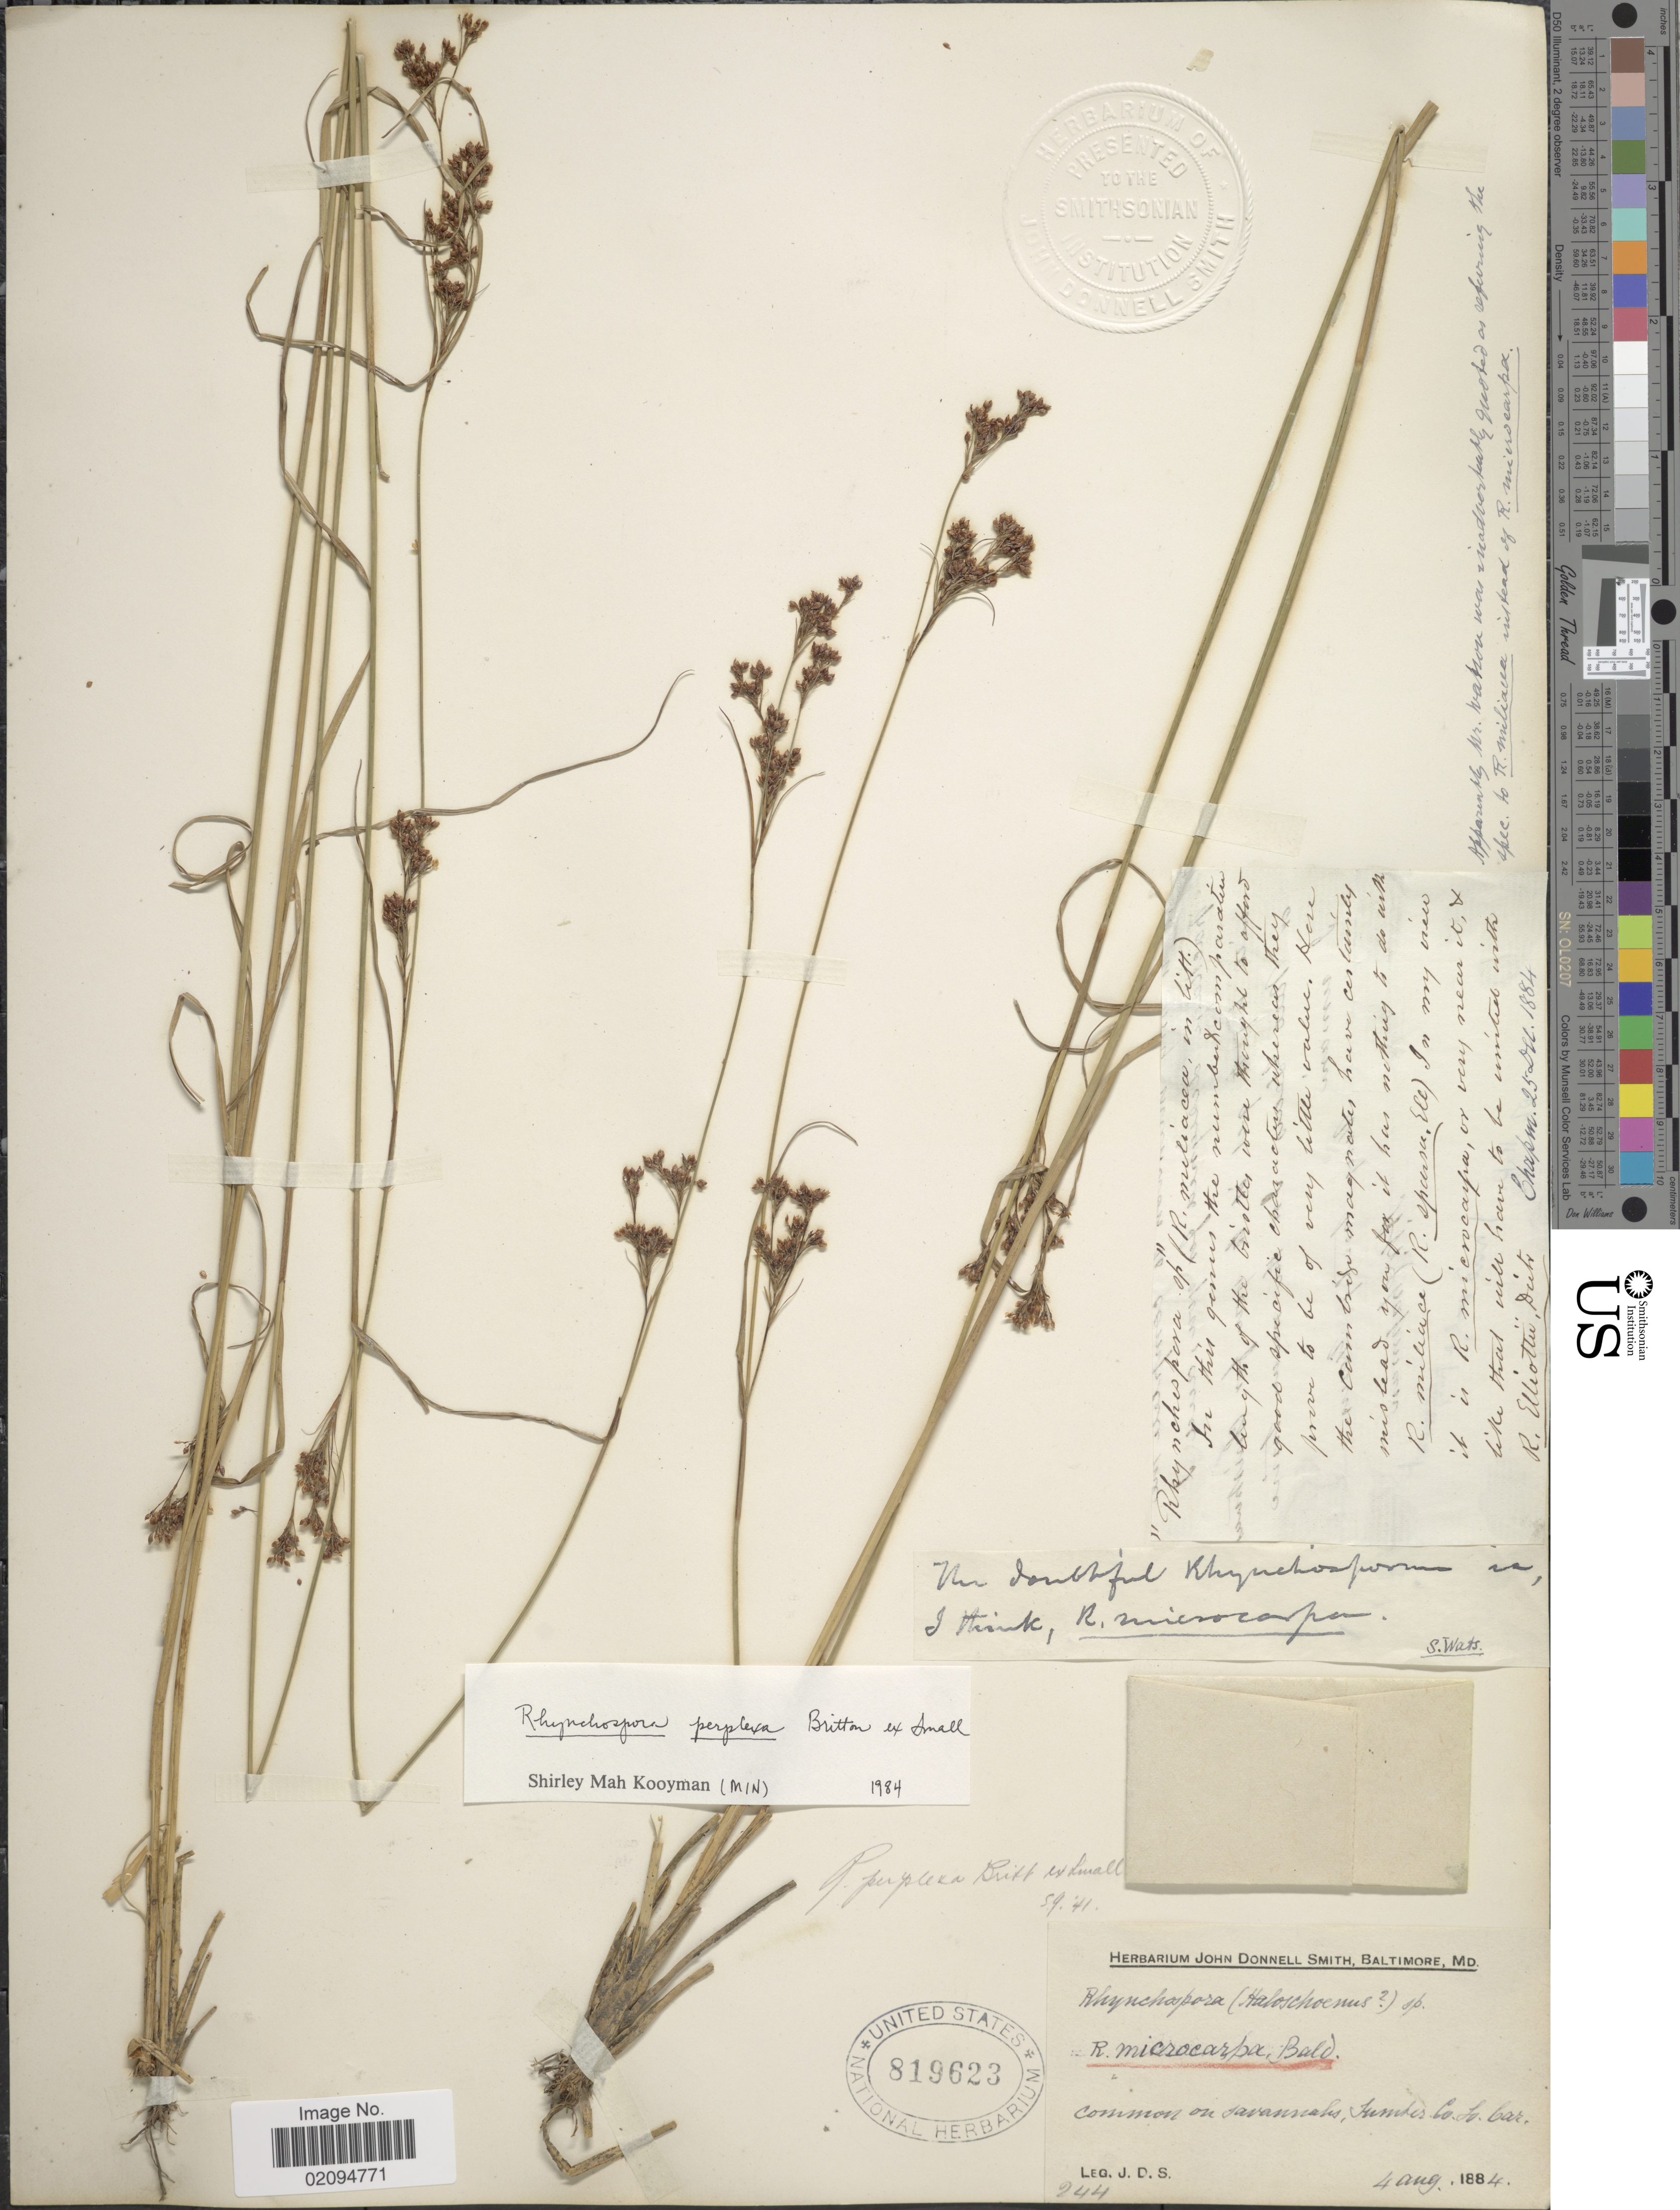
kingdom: Plantae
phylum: Tracheophyta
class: Liliopsida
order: Poales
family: Cyperaceae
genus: Rhynchospora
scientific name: Rhynchospora perplexa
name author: Britton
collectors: J. Donnell Smith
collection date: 1884-08-04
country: United States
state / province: South Carolina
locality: Sumter Co.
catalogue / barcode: US 819623